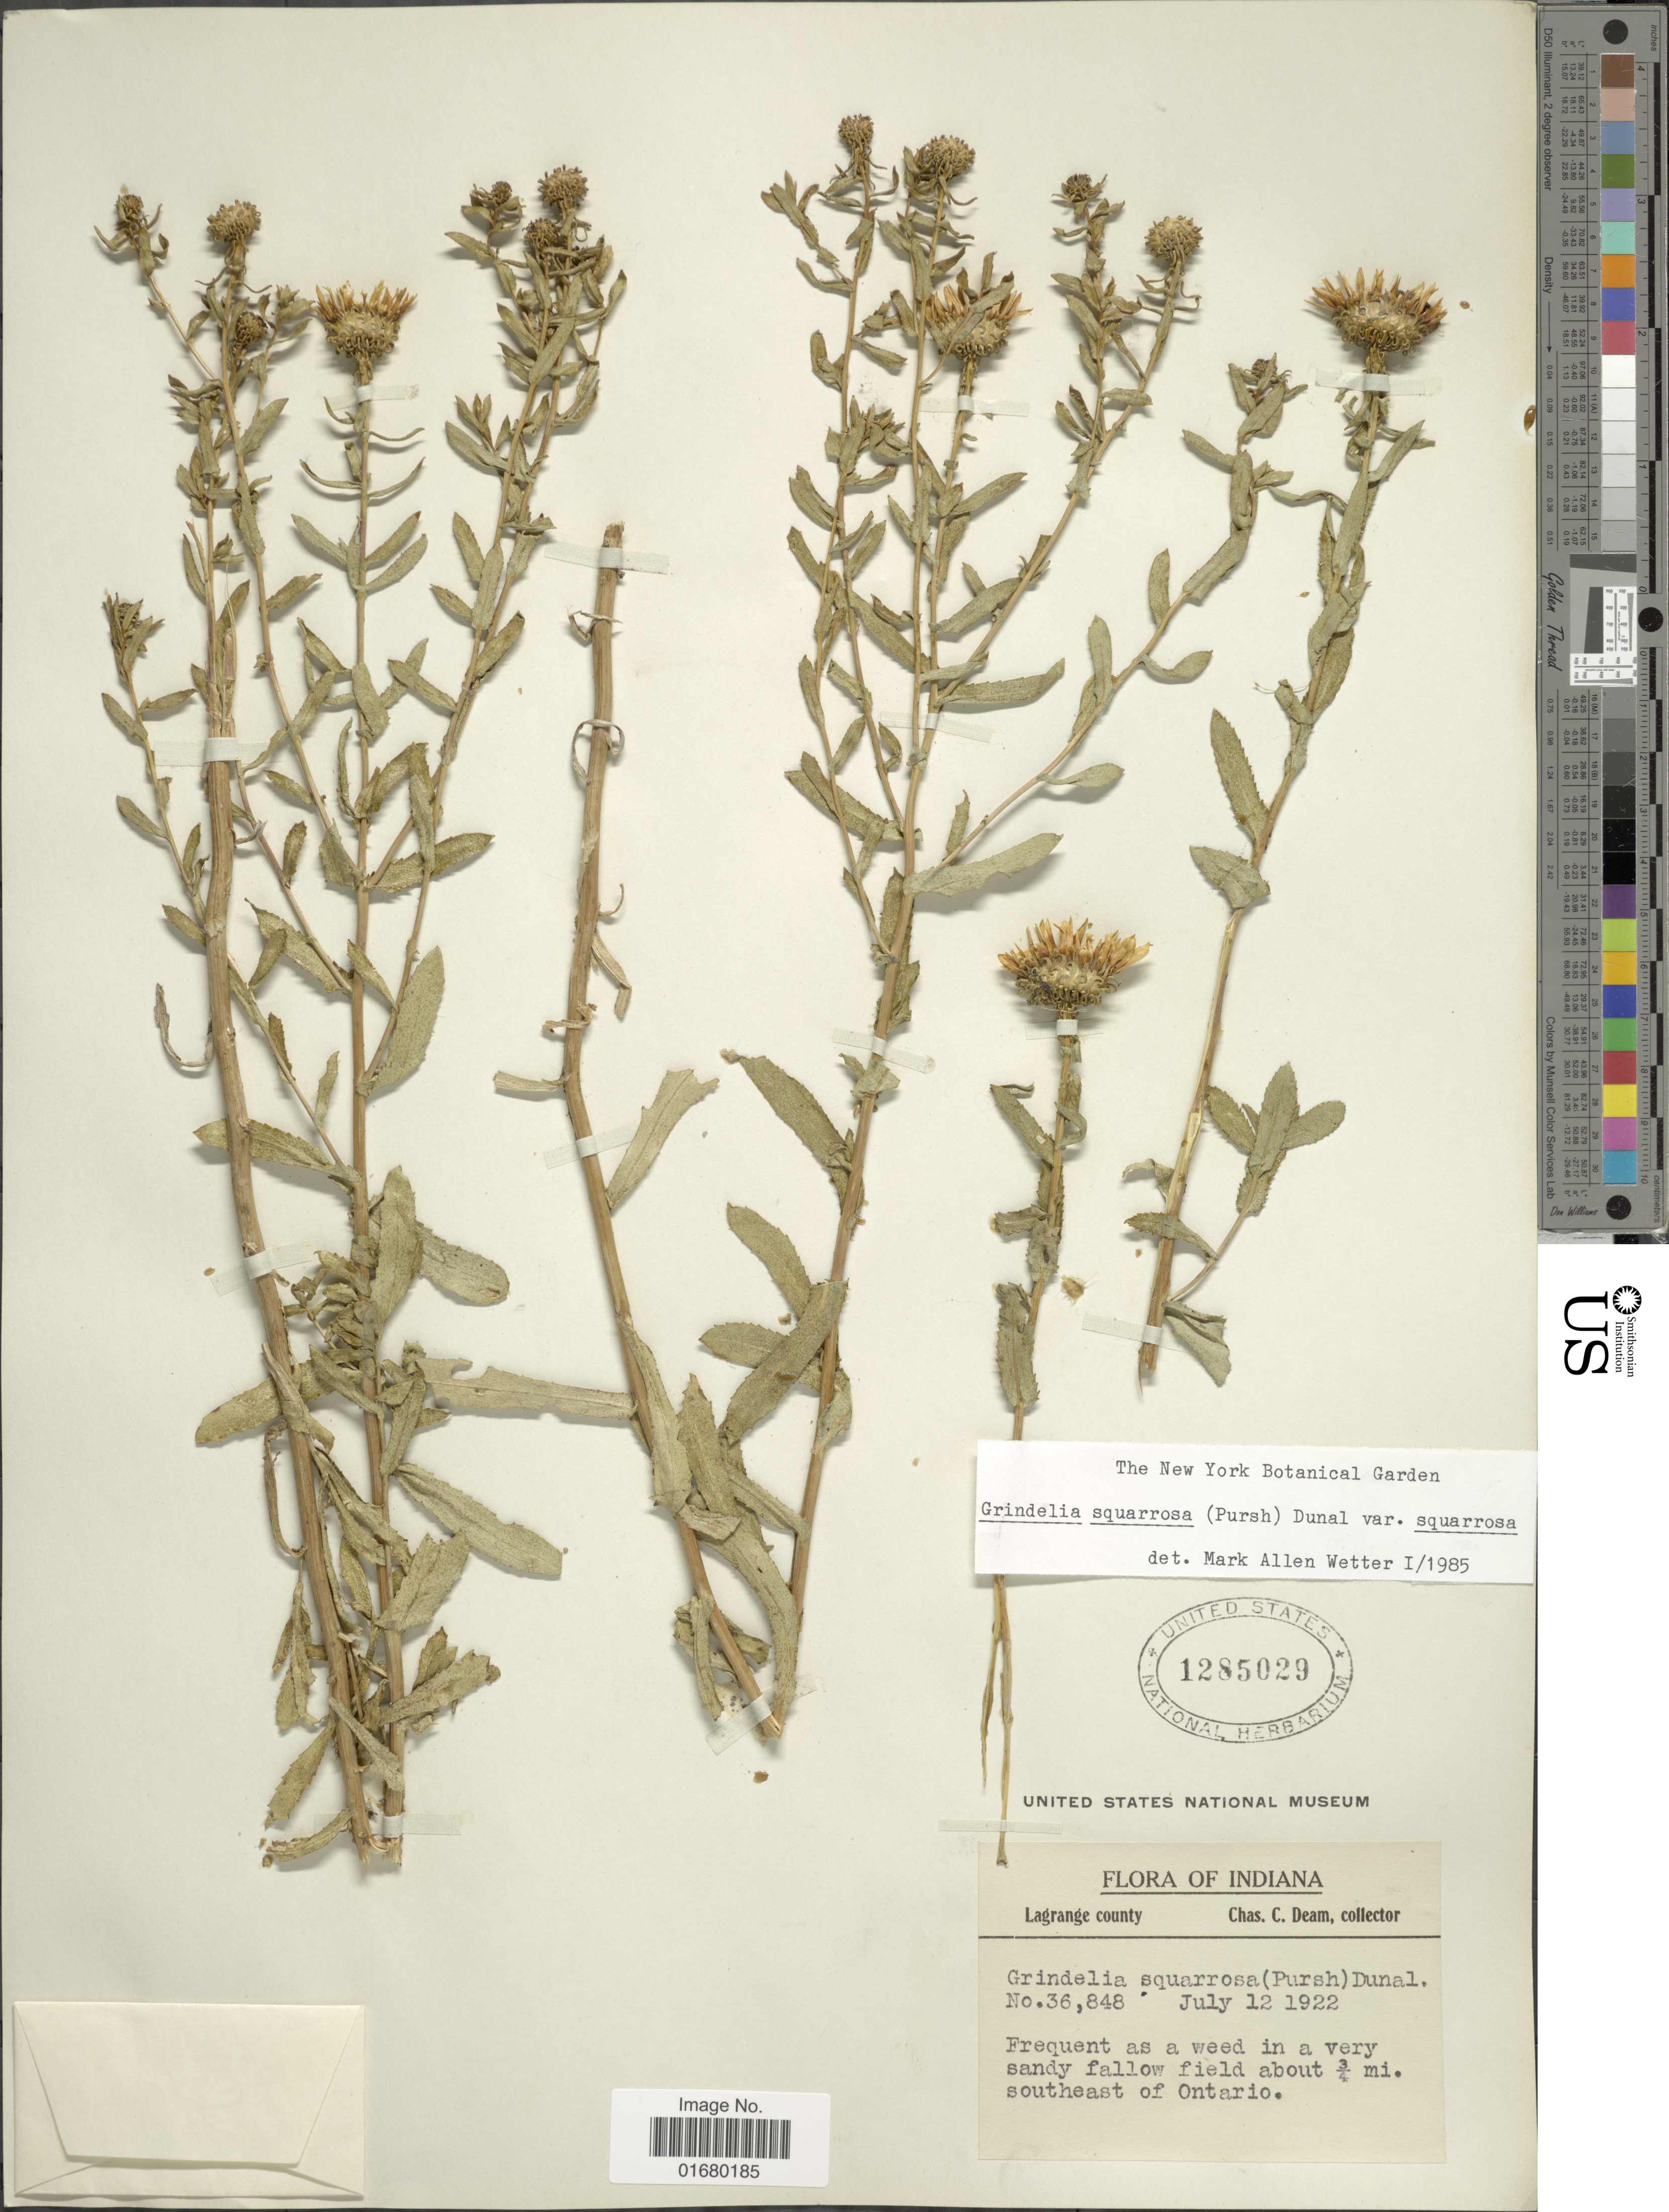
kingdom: Plantae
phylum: Tracheophyta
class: Magnoliopsida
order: Asterales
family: Asteraceae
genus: Grindelia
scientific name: Grindelia squarrosa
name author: (Pursh) Dunal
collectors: C. C. Deam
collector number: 36848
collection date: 1922-07-12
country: United States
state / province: Indiana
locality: Lagrange County, about 3/4 mi. southwest of Ontario.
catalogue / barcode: US 1285029